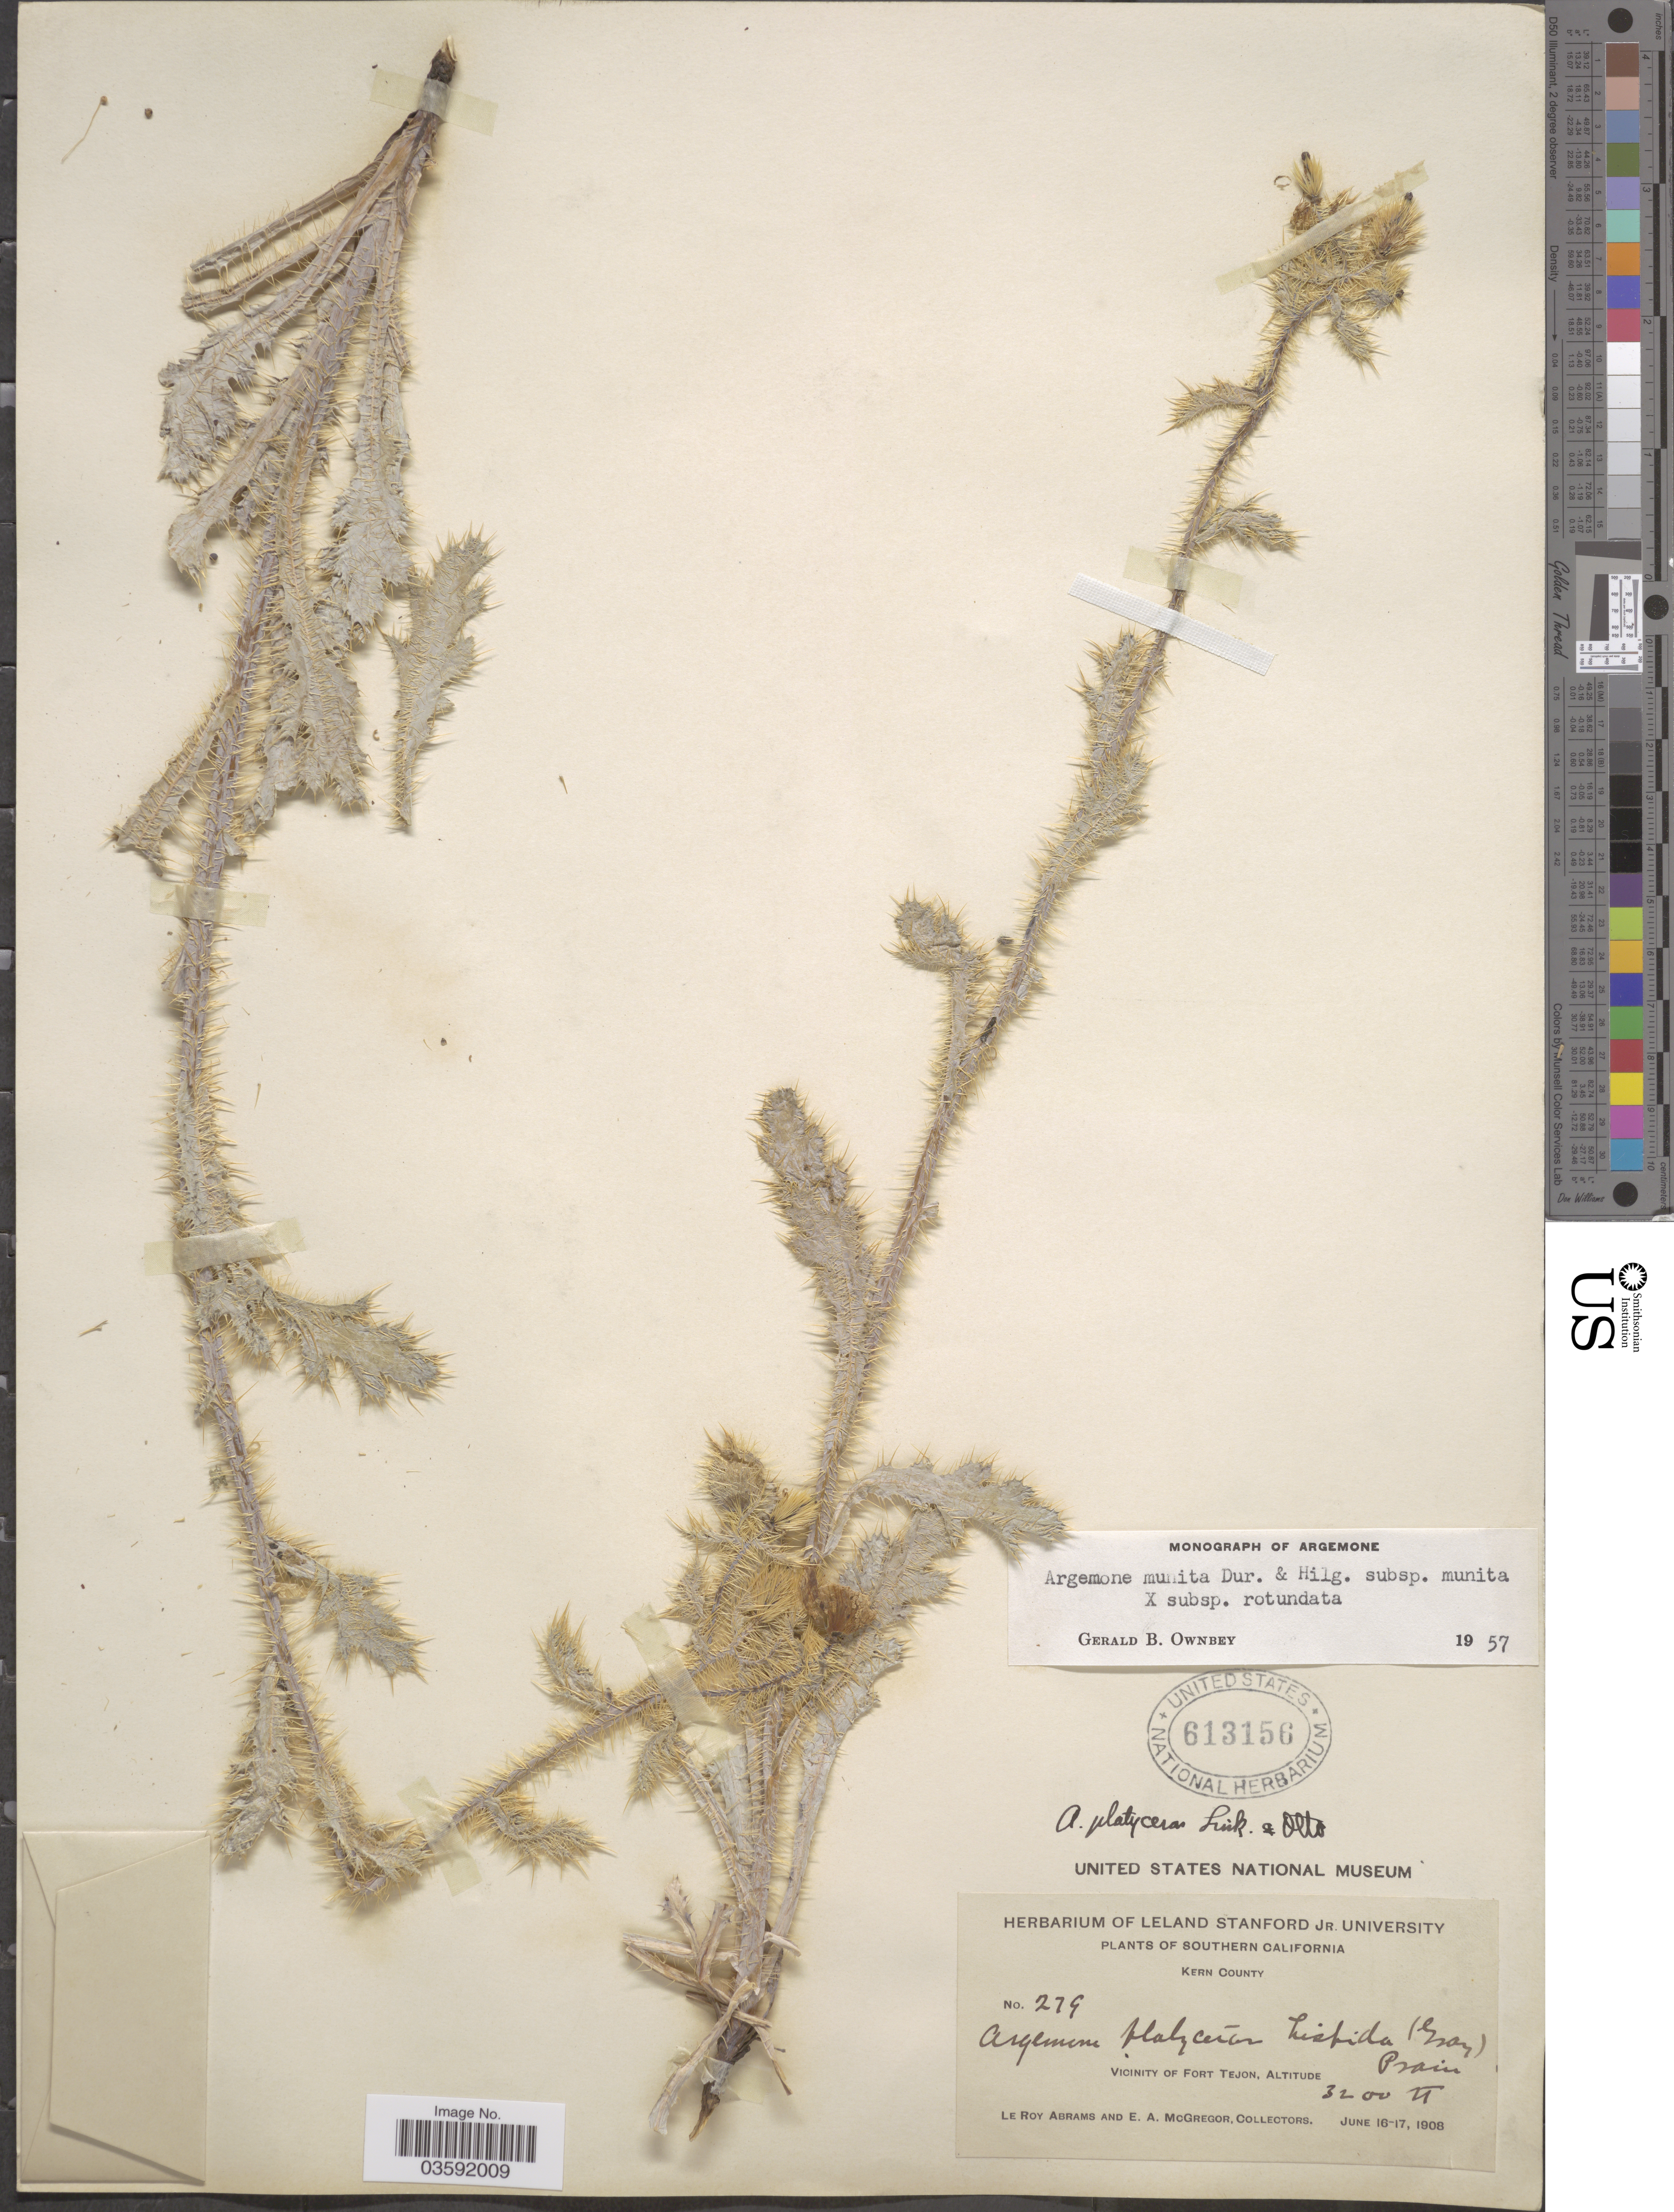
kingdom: Plantae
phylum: Tracheophyta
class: Magnoliopsida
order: Ranunculales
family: Papaveraceae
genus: Argemone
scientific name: Argemone munita Durand & Hilg. subsp. munita x A. munita subsp. rotundata (Rydb.) G.B. Ownbey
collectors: L. Abrams & E. A. McGregor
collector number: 279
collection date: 1908-06-16/1908-06-17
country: United States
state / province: California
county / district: Kern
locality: Southern California. Kern County. Vicinity of Fort Tejon.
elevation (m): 975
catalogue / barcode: US 613156